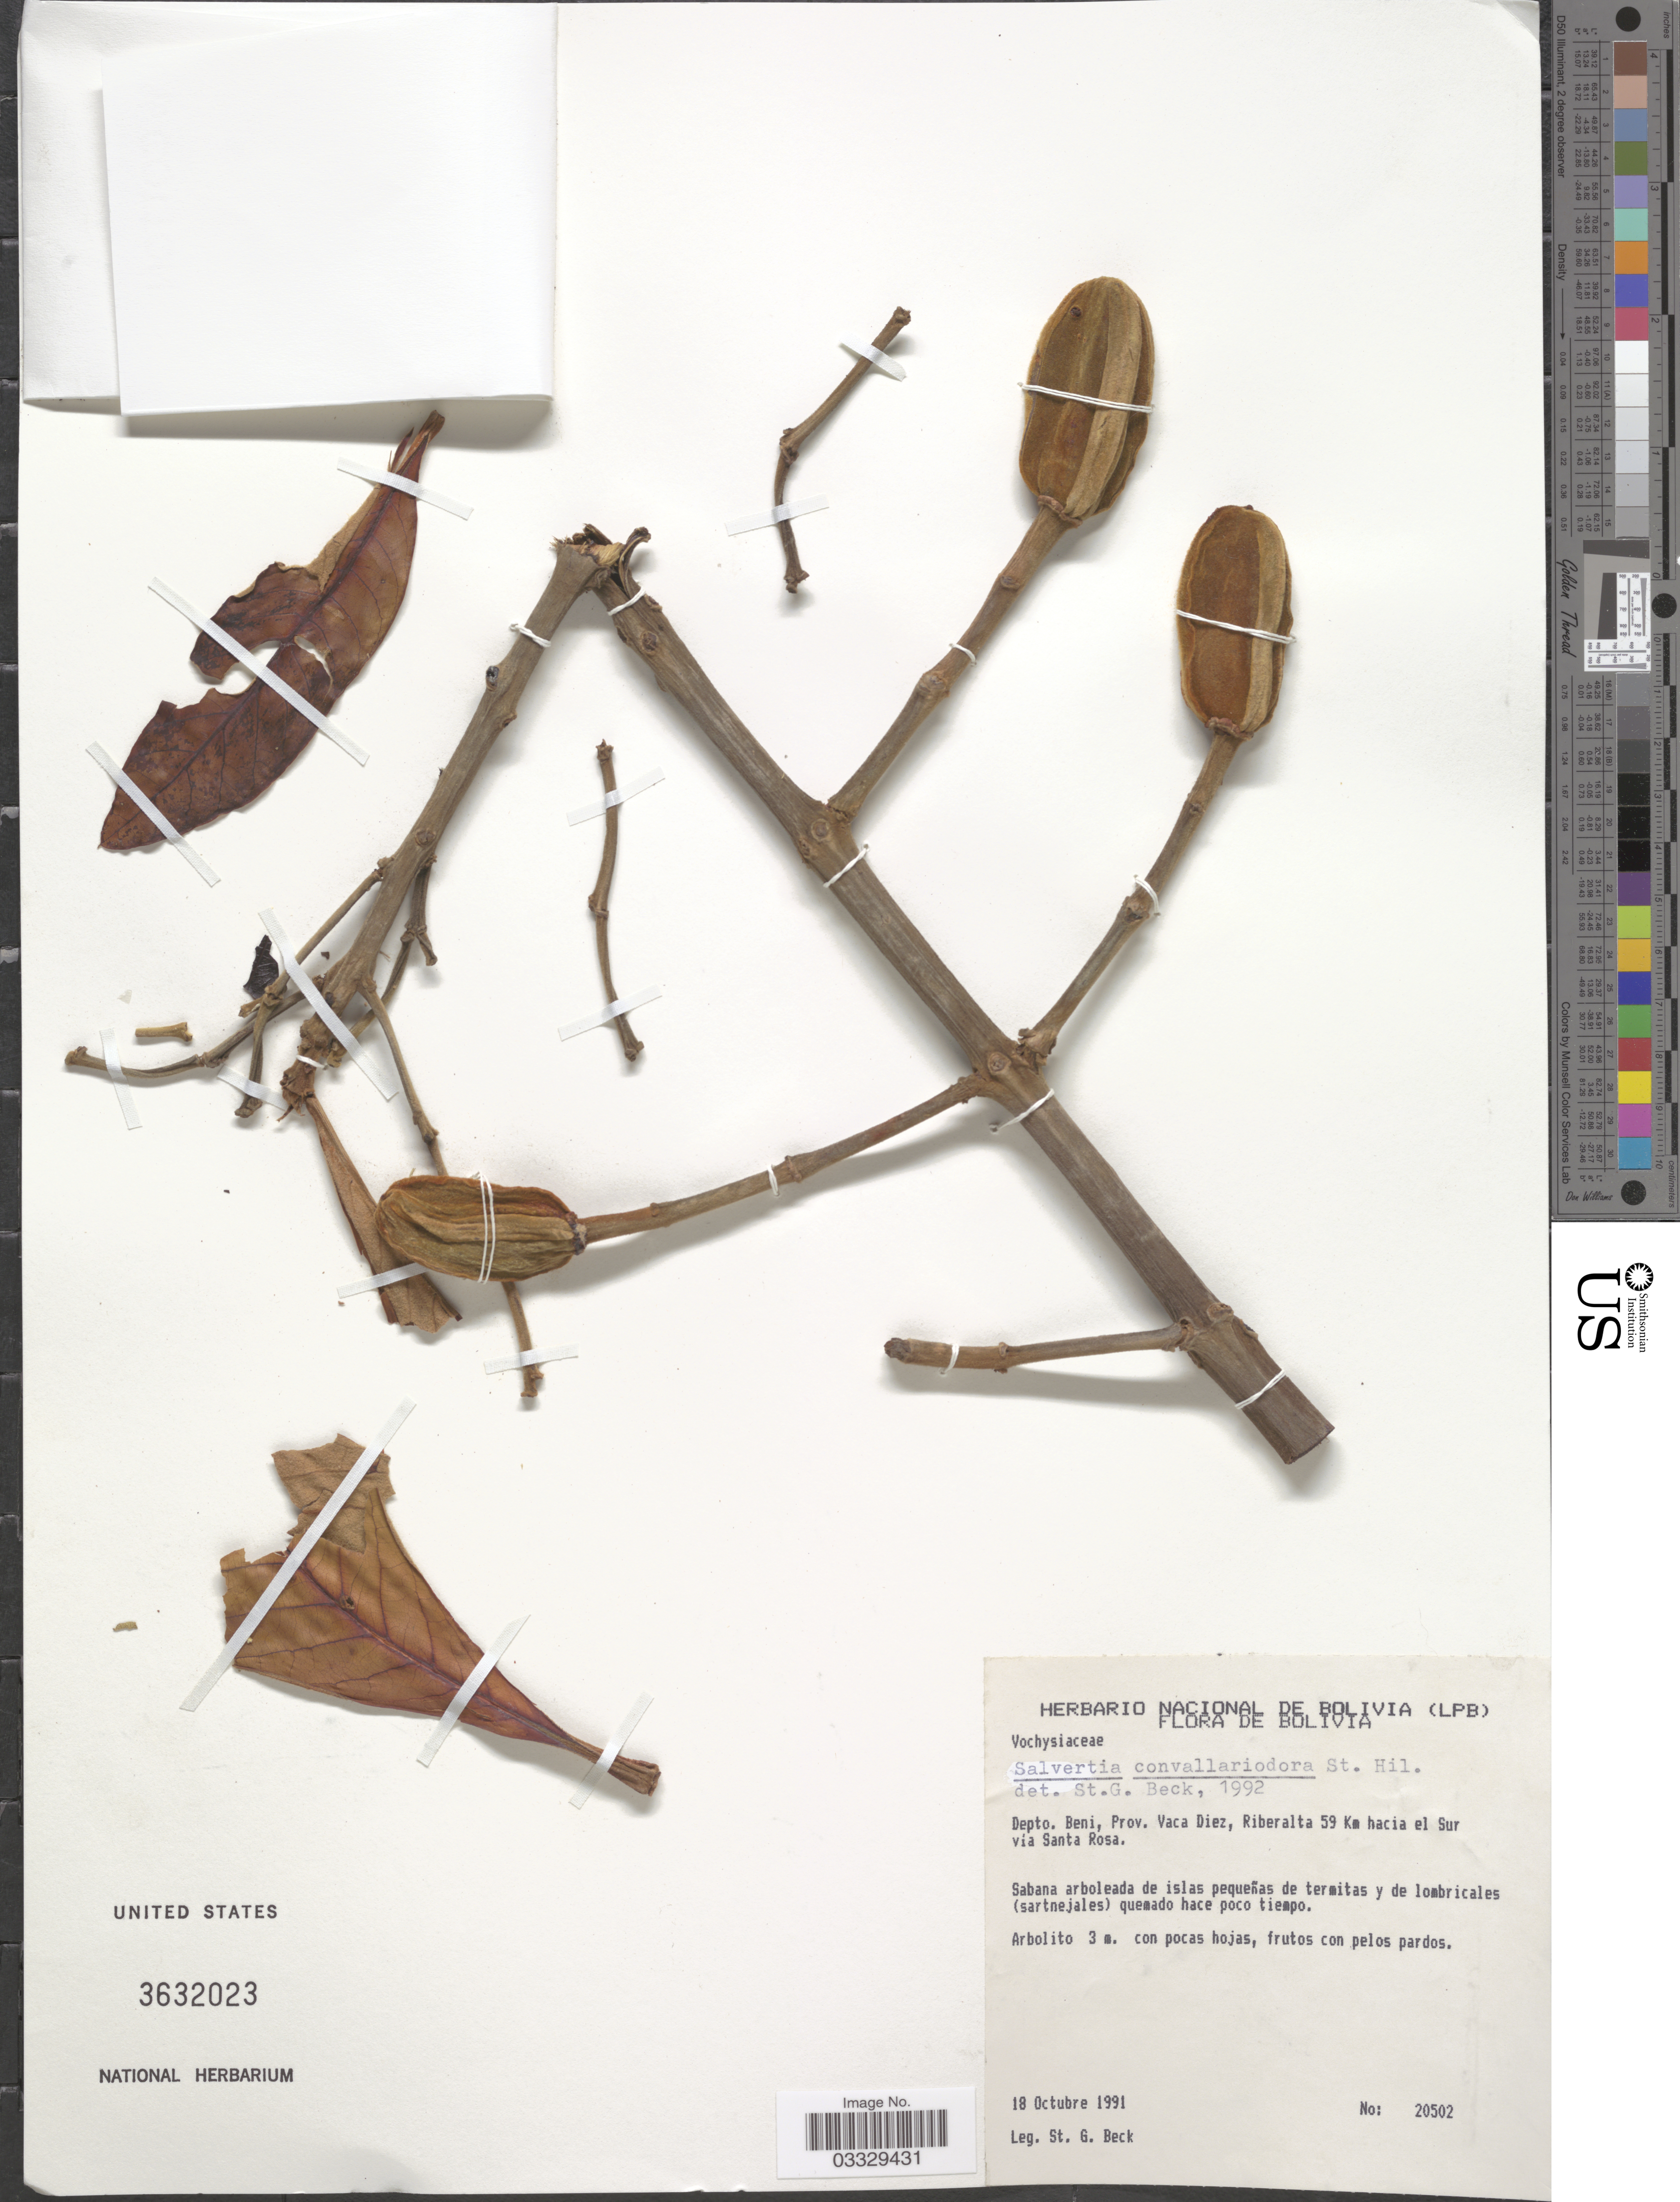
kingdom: Plantae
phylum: Tracheophyta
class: Magnoliopsida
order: Myrtales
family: Vochysiaceae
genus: Salvertia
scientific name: Salvertia convallariodora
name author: A. St.-Hil.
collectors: S. G. Beck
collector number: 20502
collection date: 1991-10-18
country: Bolivia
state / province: Beni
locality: Depto. Beni, Prov. Vaca Diez, Riberalta 59 Km hacia el Sur vía Santa Rosa.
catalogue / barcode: US 3632023